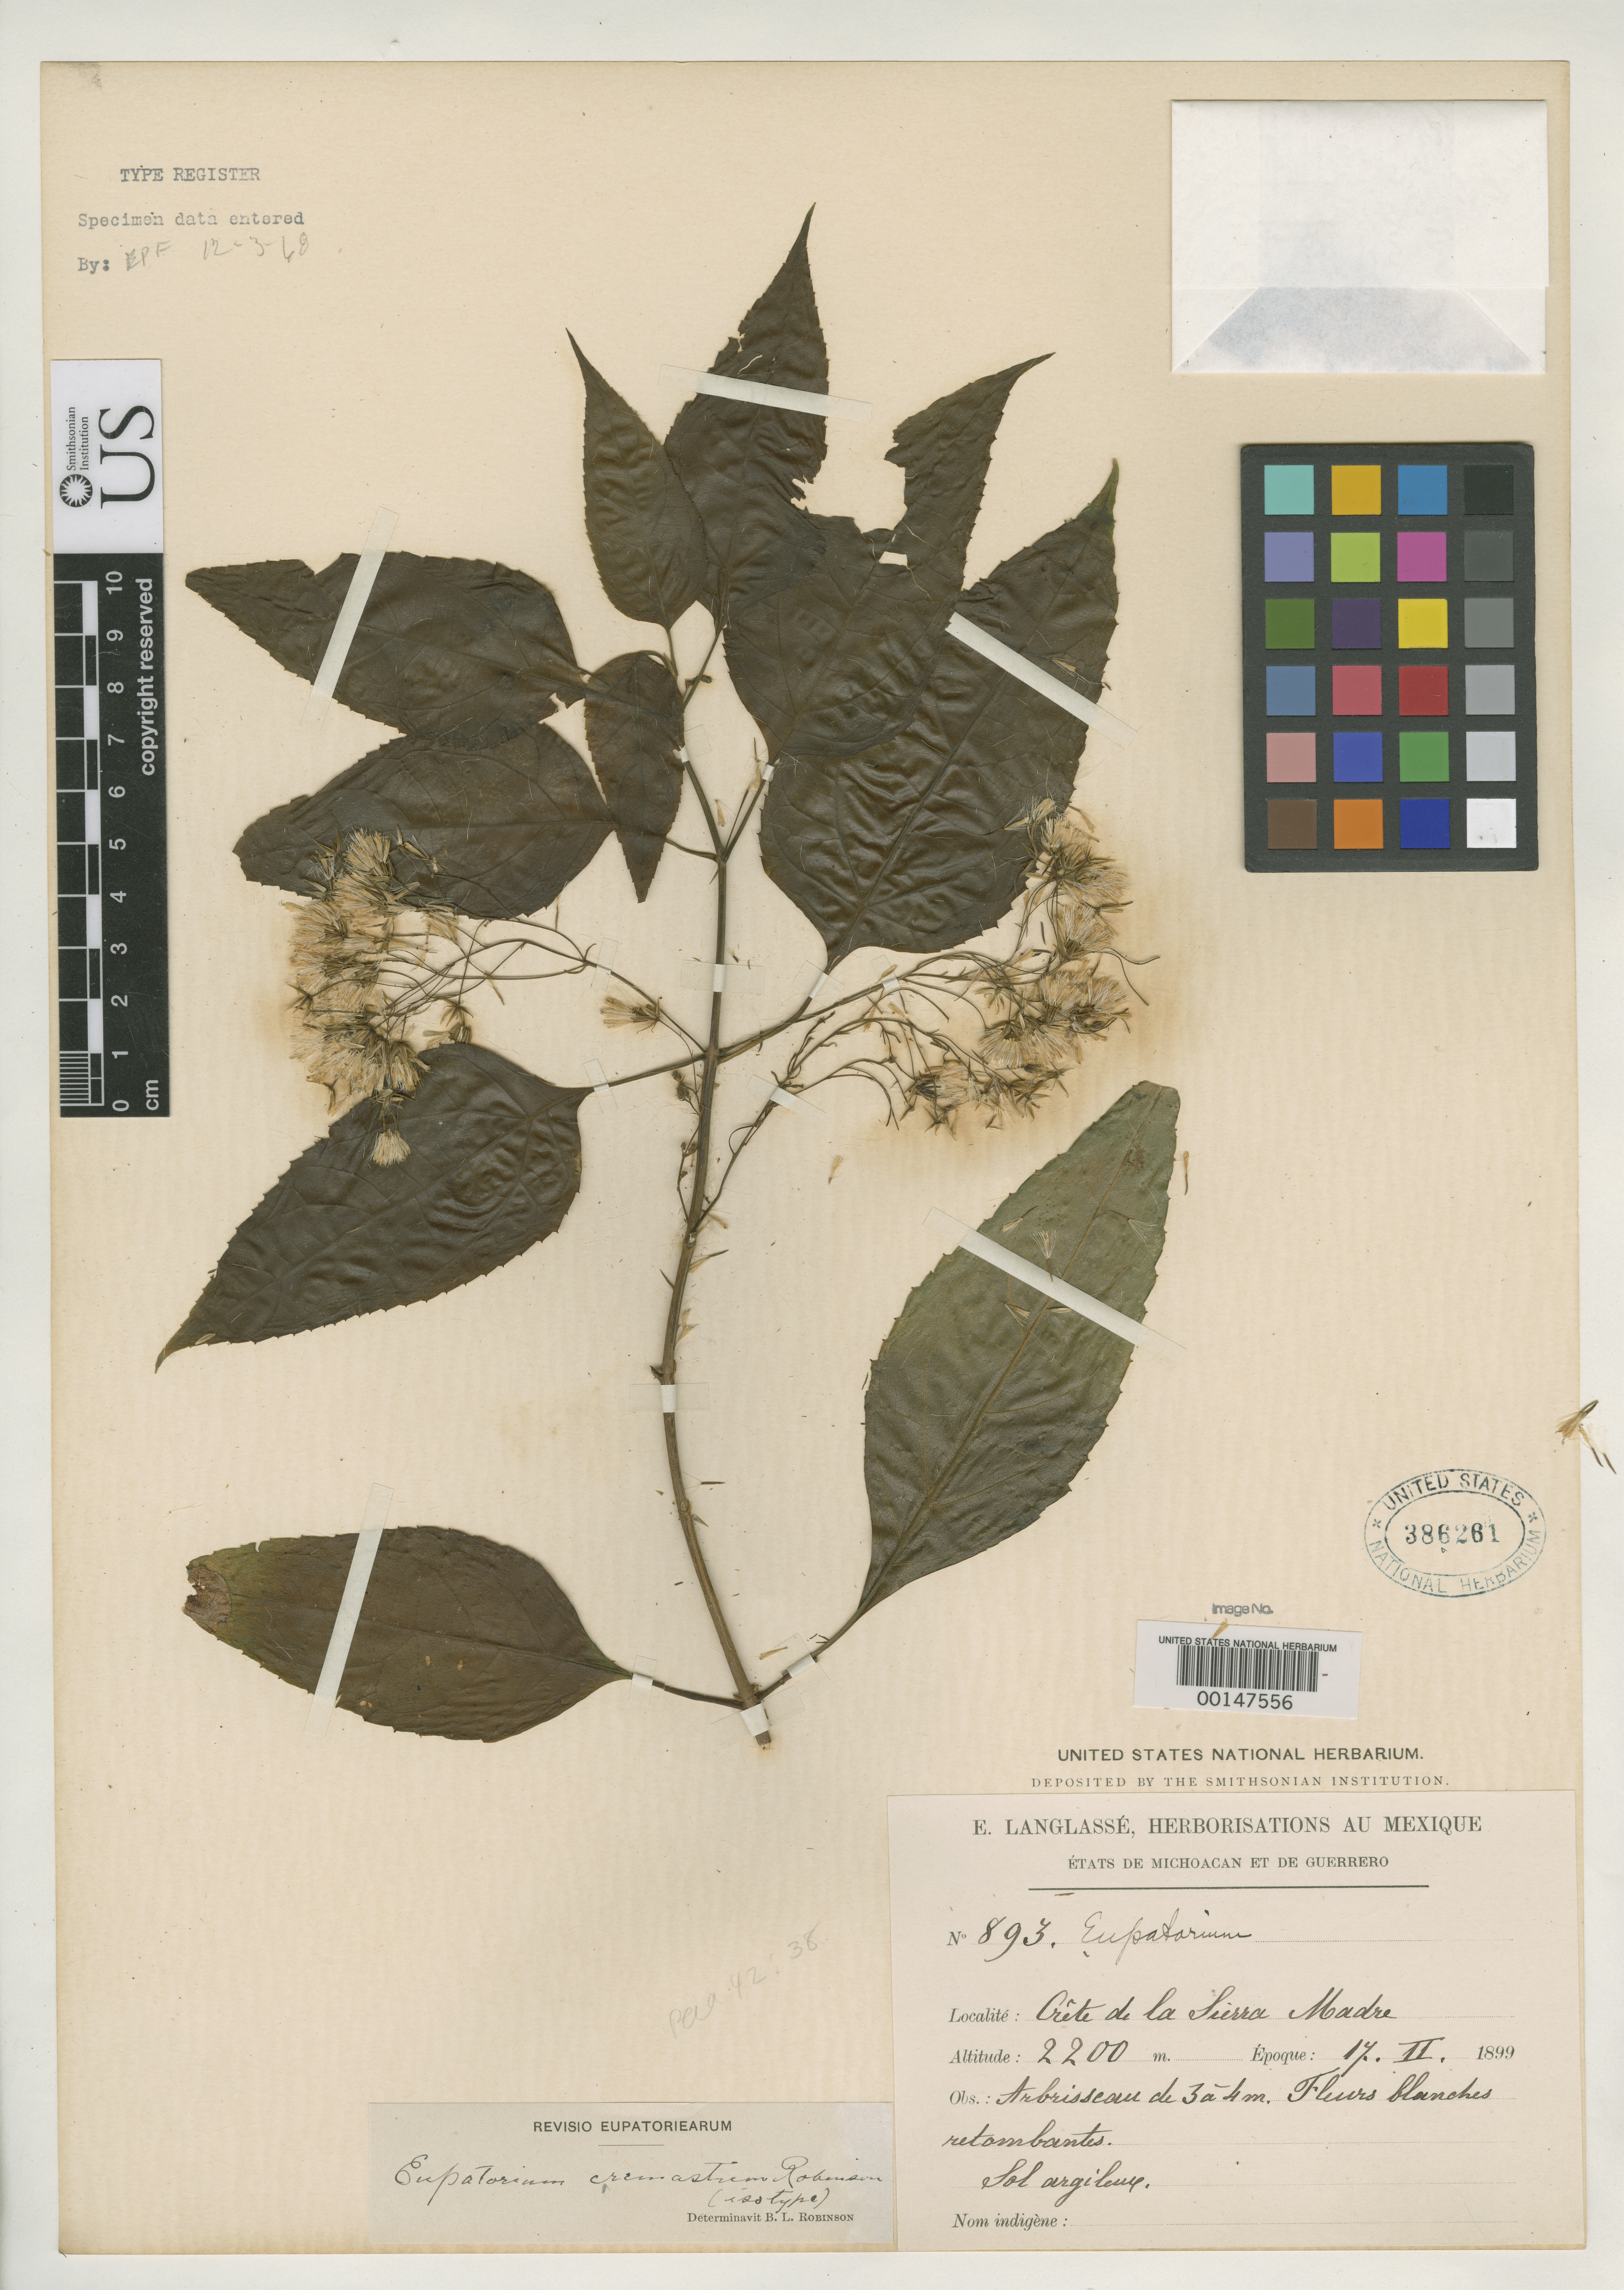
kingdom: Plantae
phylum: Tracheophyta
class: Magnoliopsida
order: Asterales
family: Asteraceae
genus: Eupatorium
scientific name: Eupatorium cremastum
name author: B.L. Rob.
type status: Isotype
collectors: E. Langlassé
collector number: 893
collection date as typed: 17 Feb 1899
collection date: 1899-02-17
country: Mexico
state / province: Michoacán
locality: Crete de la Sierra Madre.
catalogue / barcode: US 386261